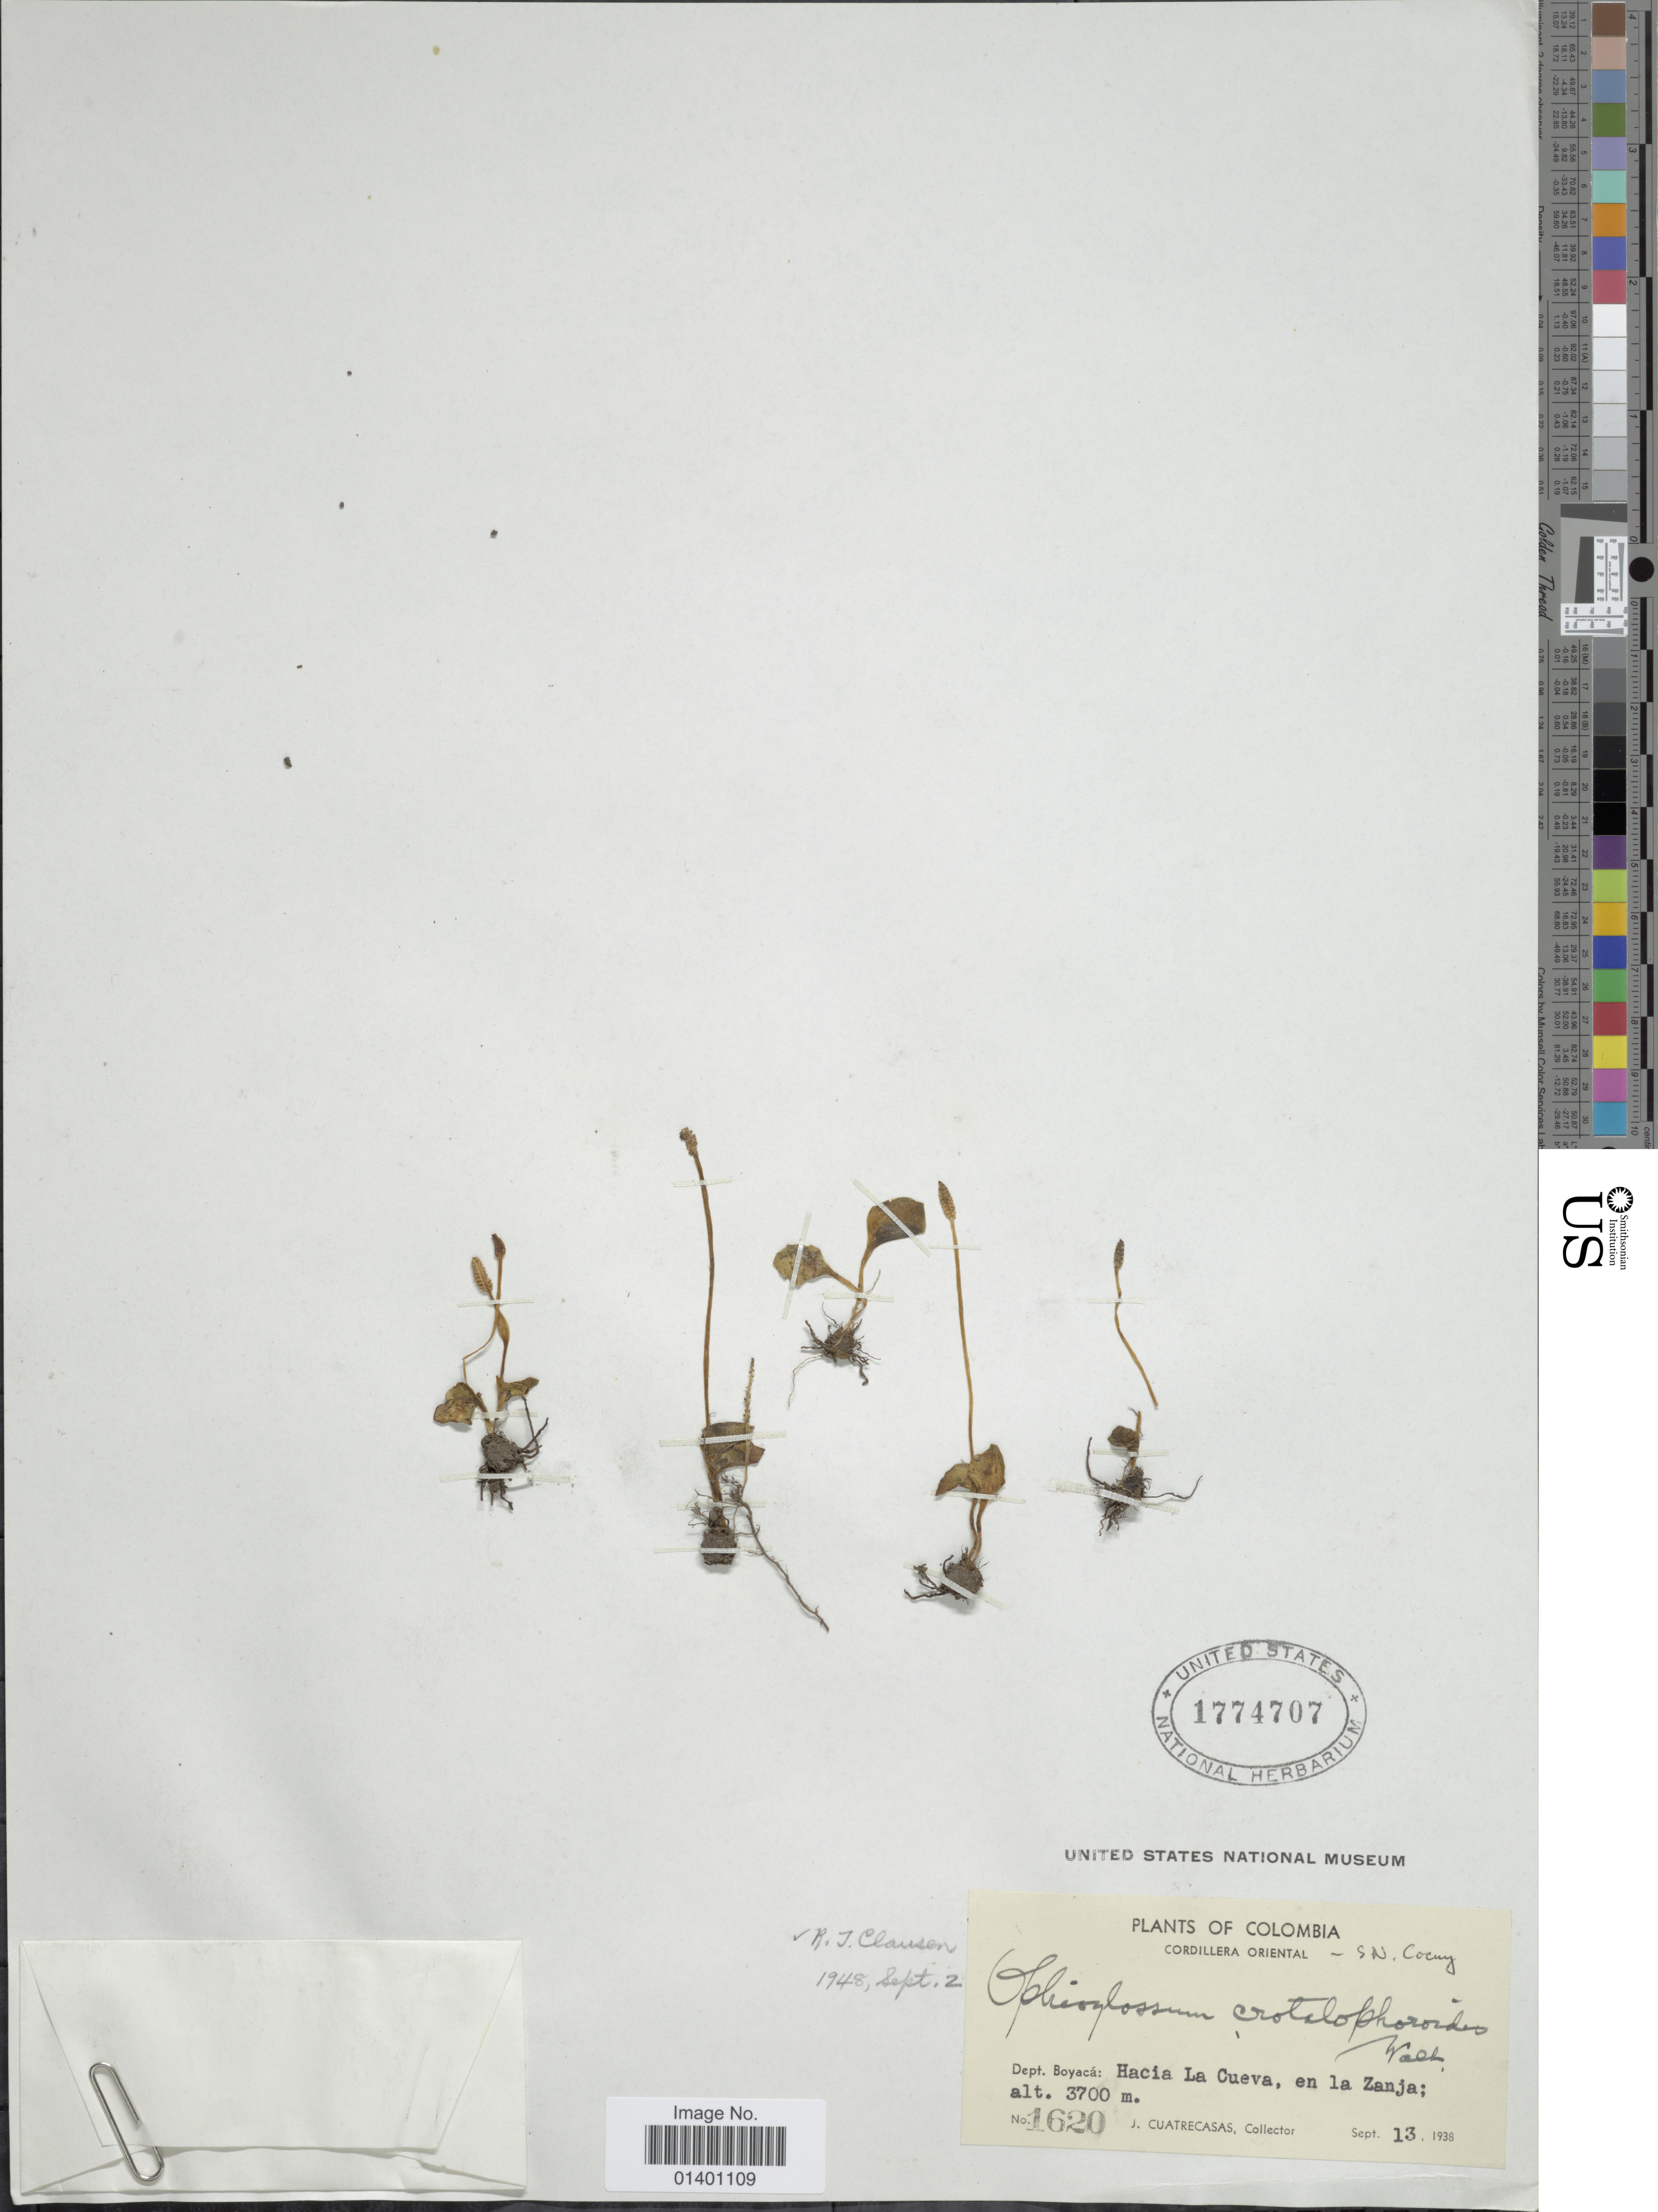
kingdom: Plantae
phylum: Tracheophyta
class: Polypodiopsida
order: Ophioglossales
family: Ophioglossaceae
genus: Ophioglossum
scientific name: Ophioglossum crotalophoroides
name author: Walter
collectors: J. Cuatrecasas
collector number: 1620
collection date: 1928-09-13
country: Colombia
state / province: Boyacá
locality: Cordillera oriental, Hacia La Cueva, en la Zanja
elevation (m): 3700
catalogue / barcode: US 1774707